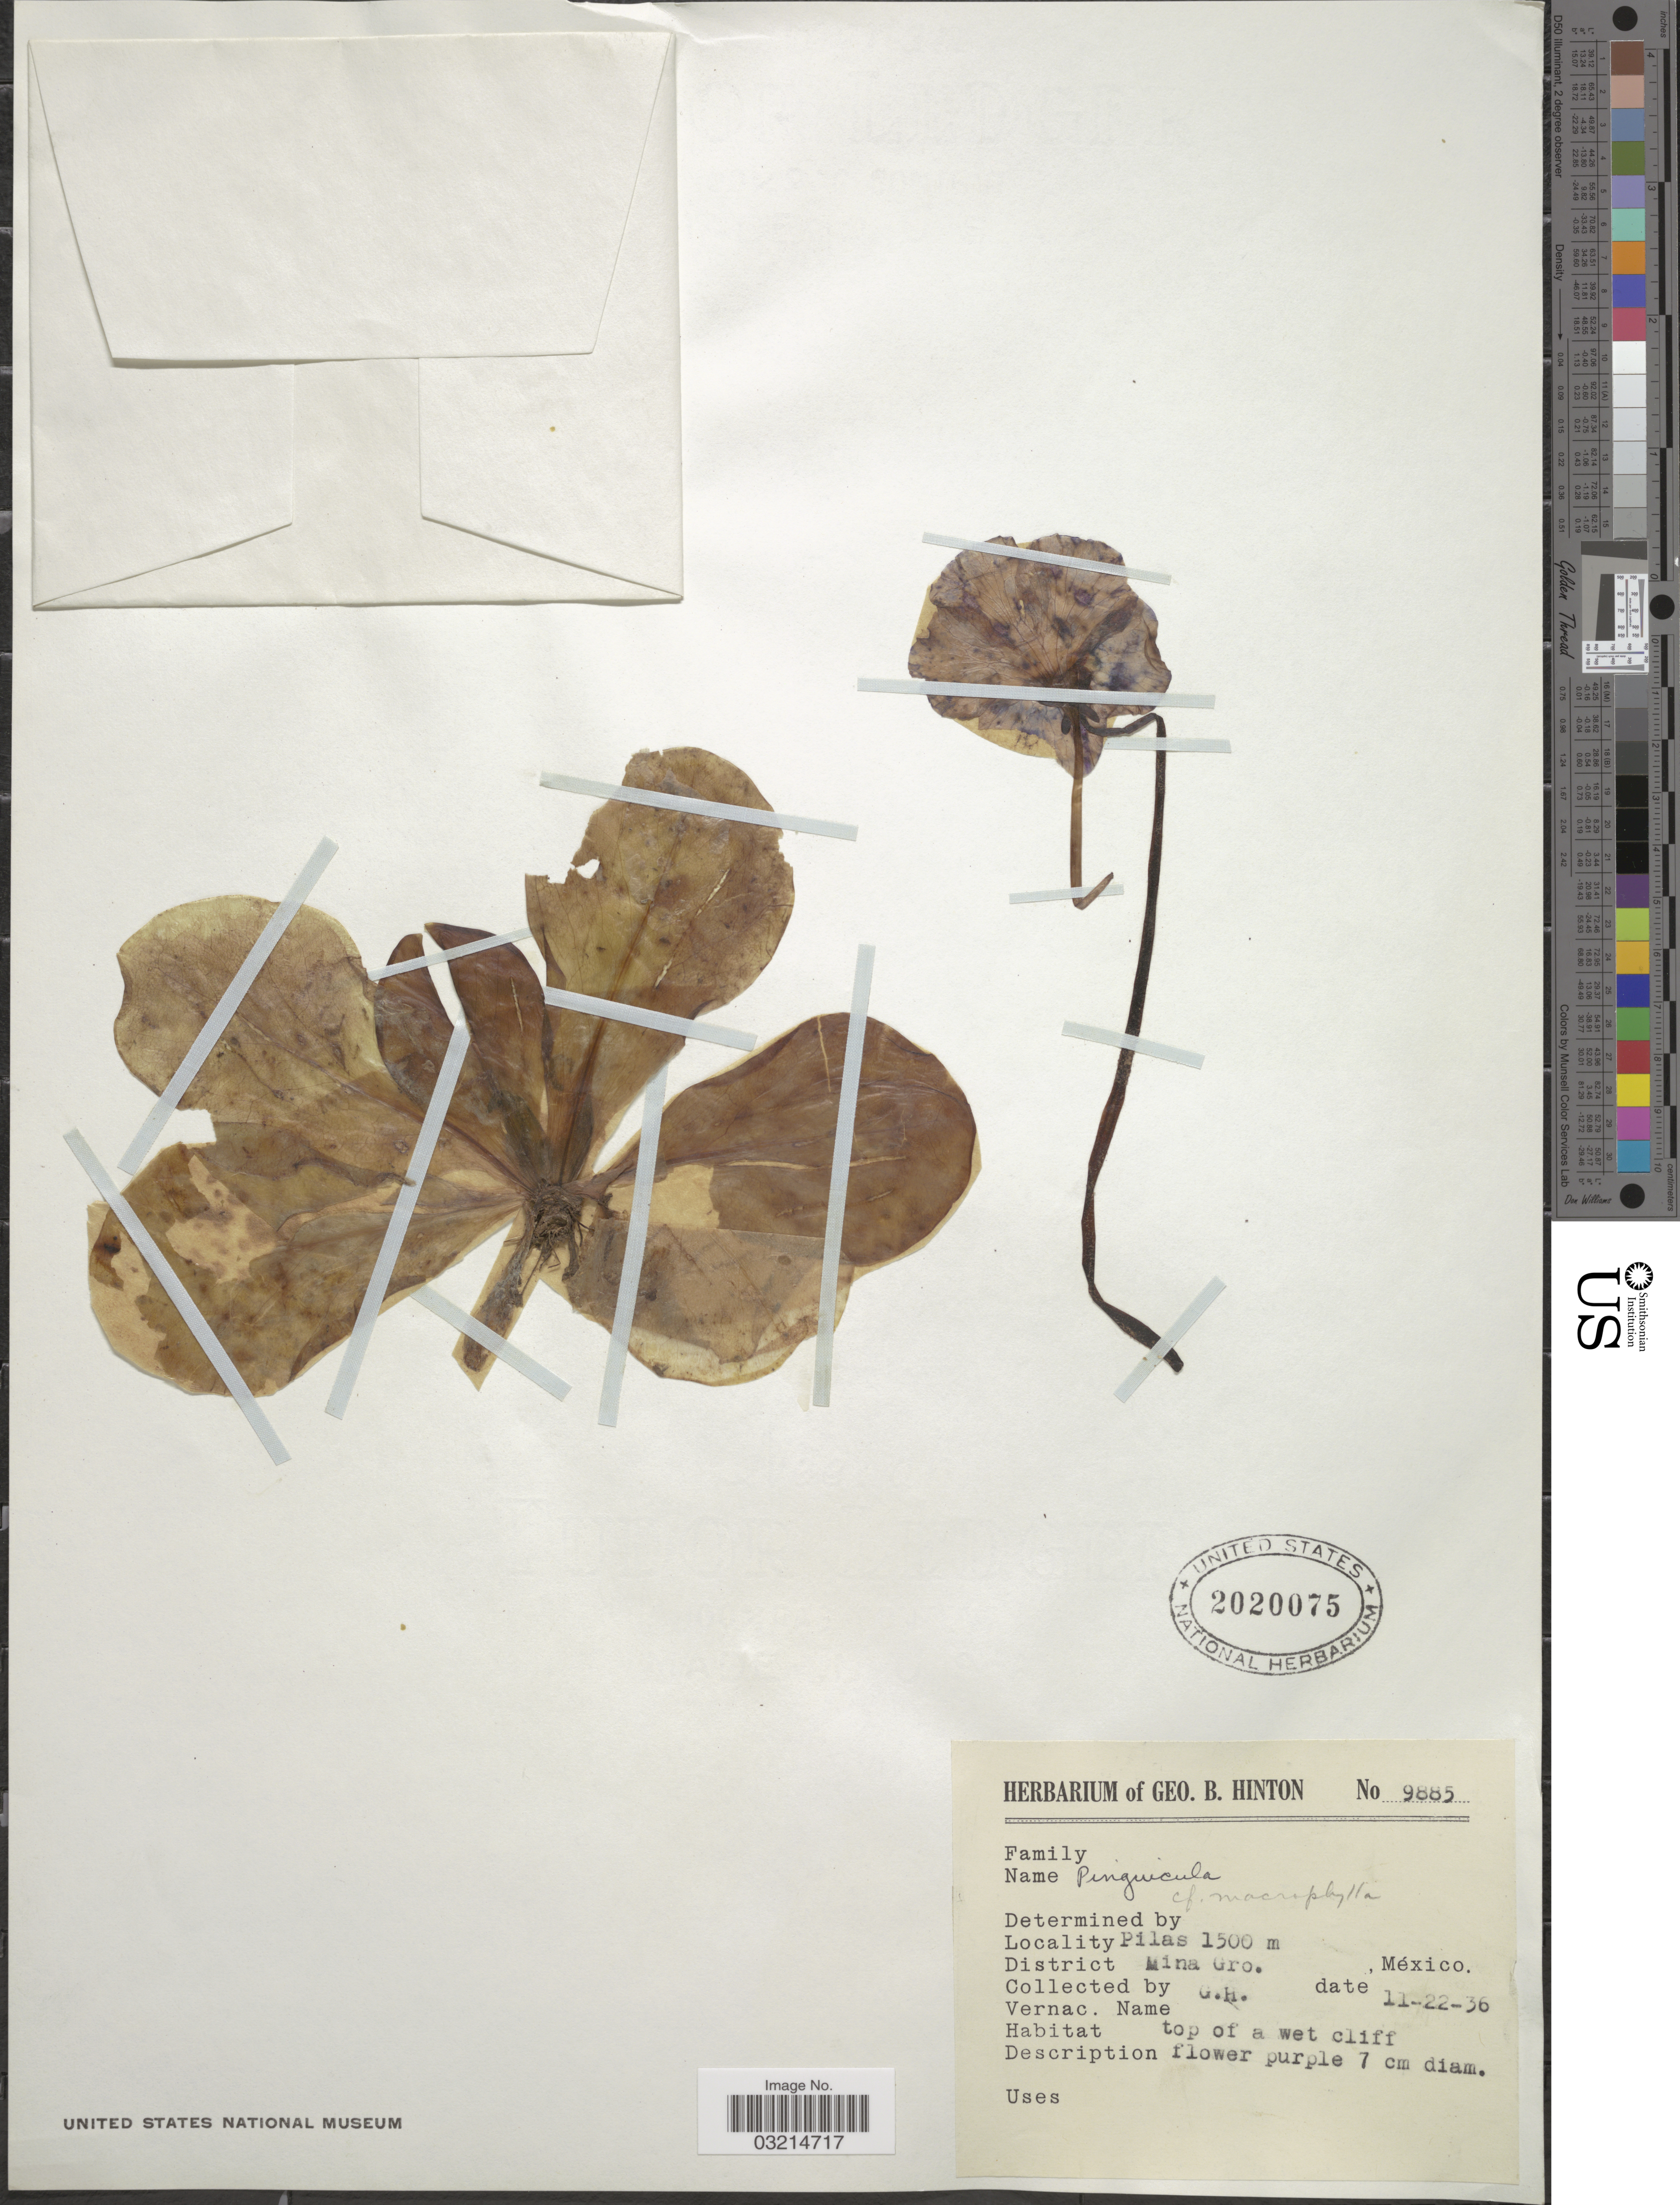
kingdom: Plantae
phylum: Tracheophyta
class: Magnoliopsida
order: Lamiales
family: Lentibulariaceae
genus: Pinguicula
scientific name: Pinguicula macrophylla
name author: Kunth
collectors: G. B. Hinton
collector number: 9885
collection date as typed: Transcribed d/m/y: 22/11/36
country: Mexico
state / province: Guerrero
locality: Pilas, District Mina Gro.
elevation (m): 1500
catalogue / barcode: US 2020075